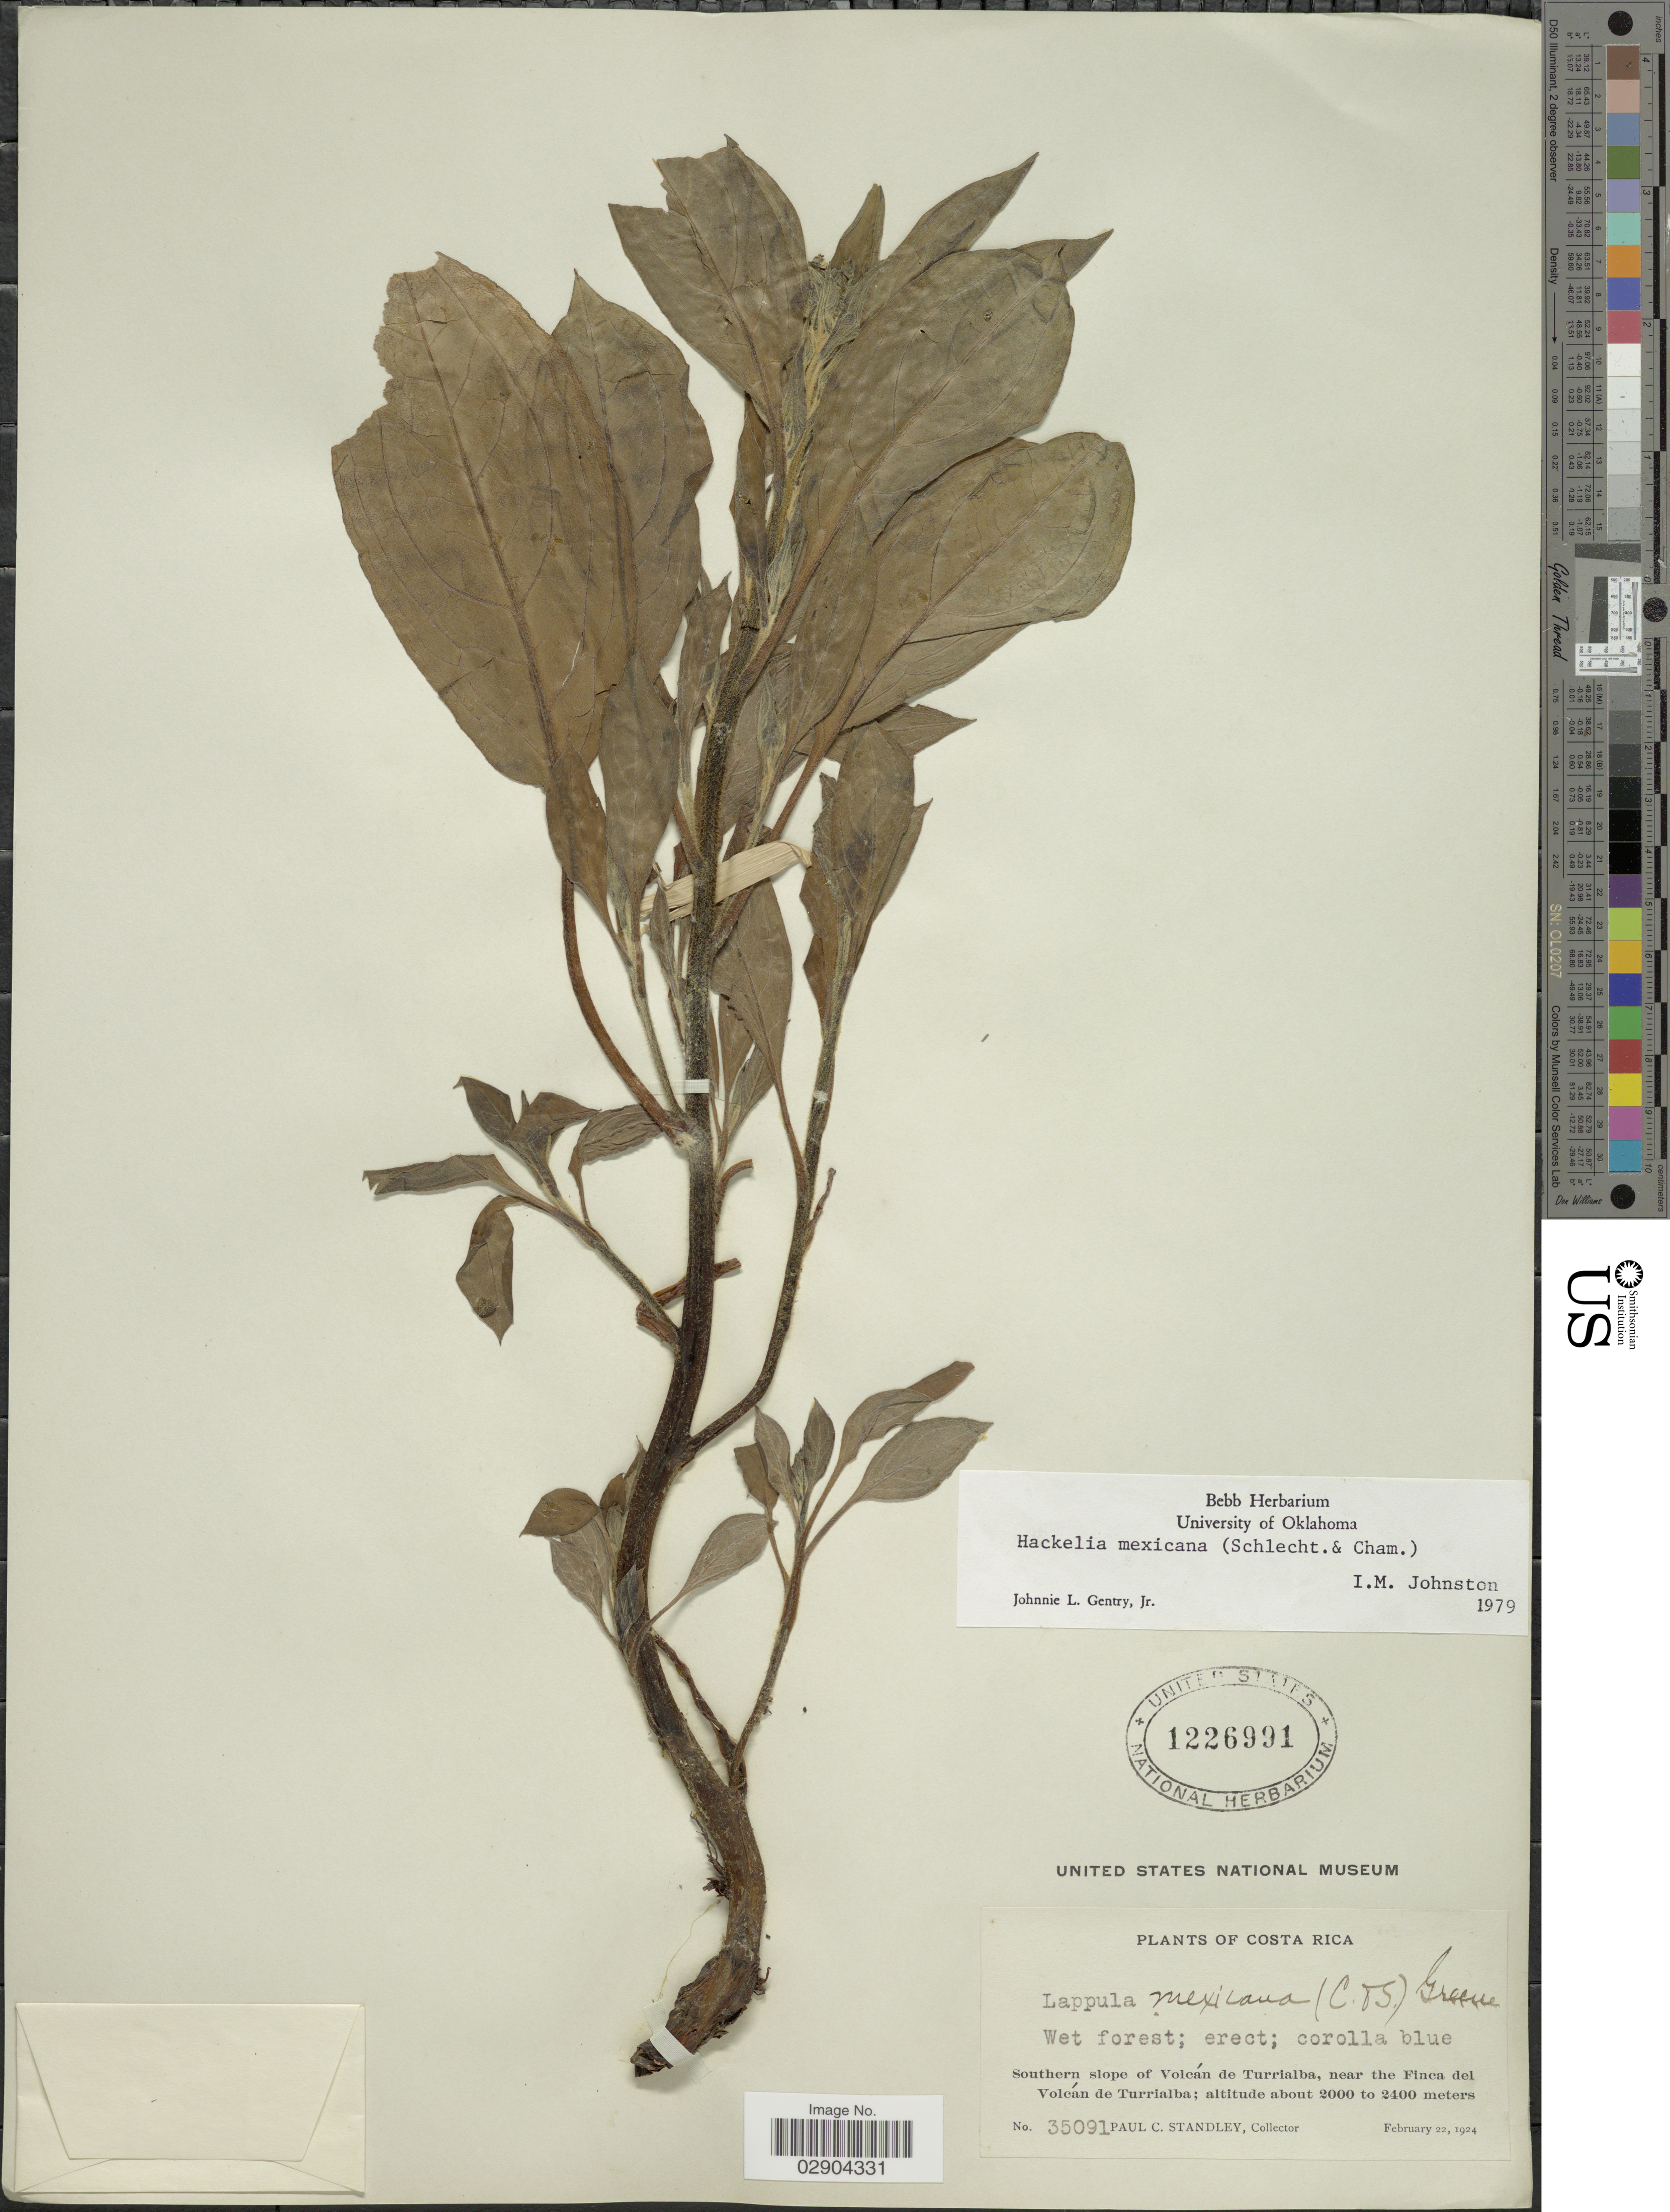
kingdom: Plantae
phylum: Tracheophyta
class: Magnoliopsida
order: Boraginales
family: Boraginaceae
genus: Hackelia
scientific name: Hackelia mexicana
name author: (Schltdl. & Cham.) I.M. Johnst.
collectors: P. C. Standley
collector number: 35091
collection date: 1924-02-22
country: Costa Rica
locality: Southern slope of Volcán de Turrialba, near the Finca del Volcán de Turrialba.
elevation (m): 2000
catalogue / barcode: US 1226991